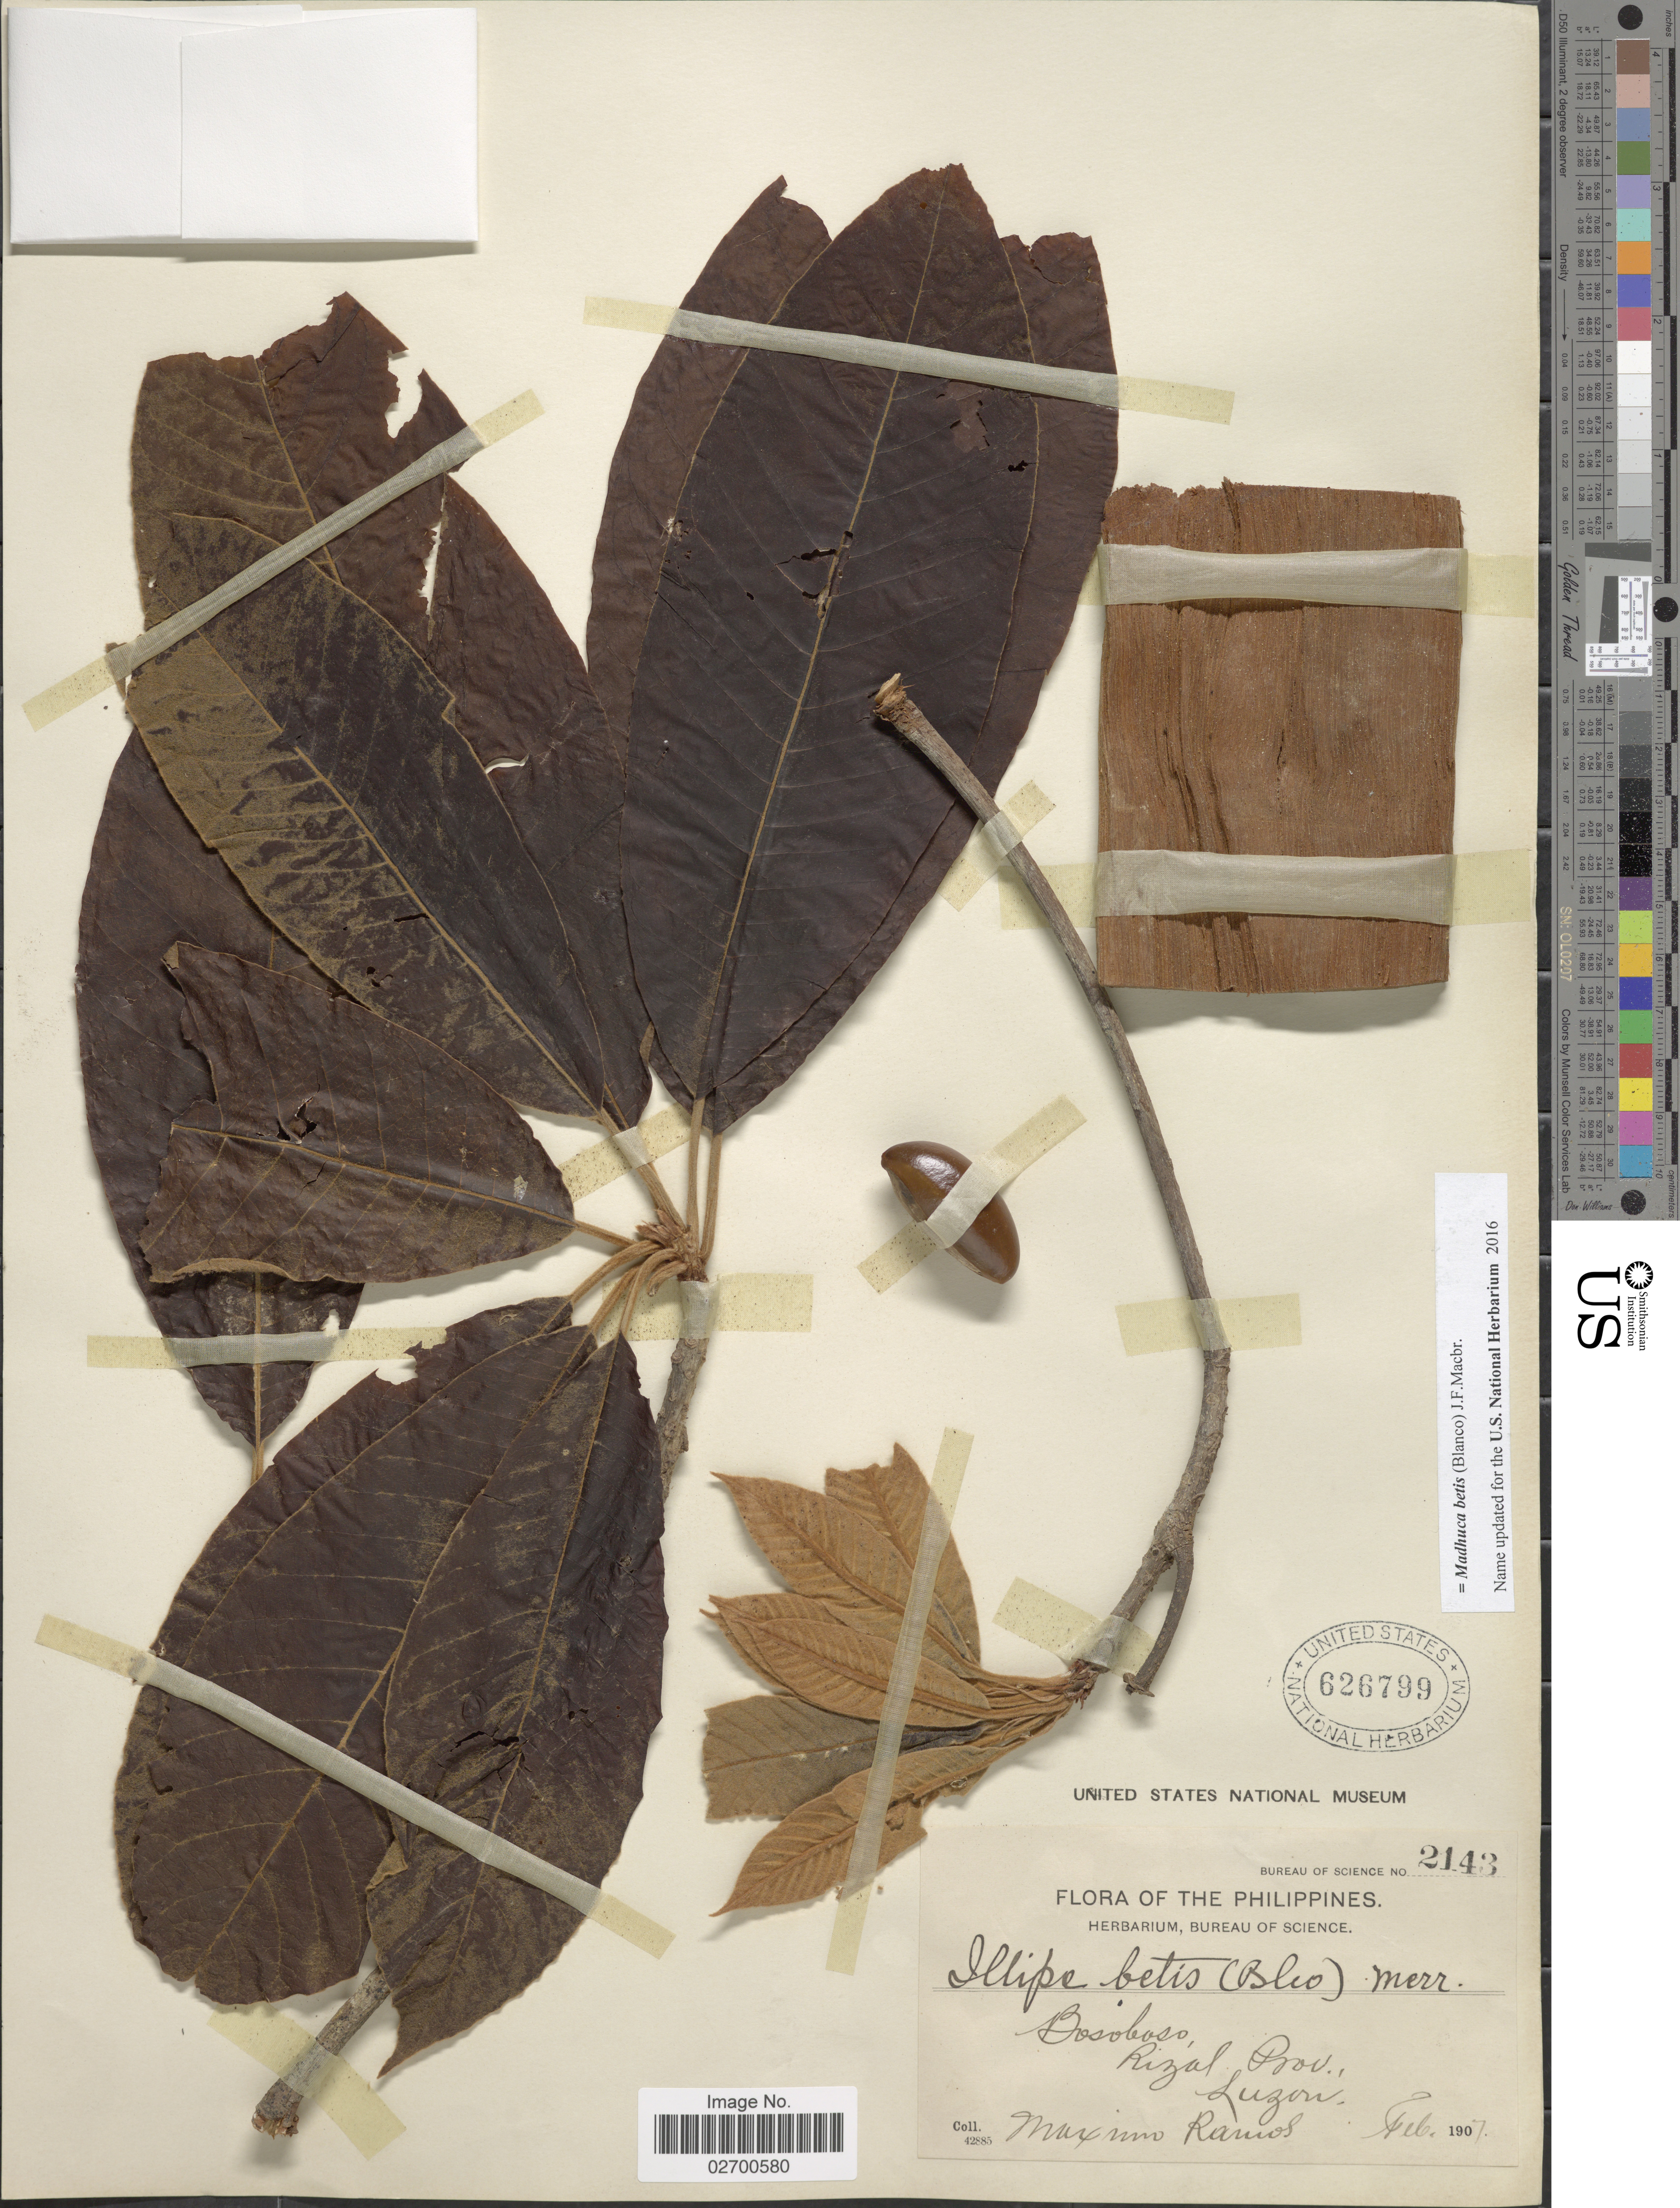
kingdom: Plantae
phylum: Tracheophyta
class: Magnoliopsida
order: Ericales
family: Sapotaceae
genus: Madhuca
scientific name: Madhuca betis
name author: (Blanco) J.F. Macbr.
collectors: M. Ramos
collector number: Bureau of Sience 2143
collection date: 1907-02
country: Philippines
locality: Bosoboso, Rizal Prov. Luzon.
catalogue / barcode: US 626799